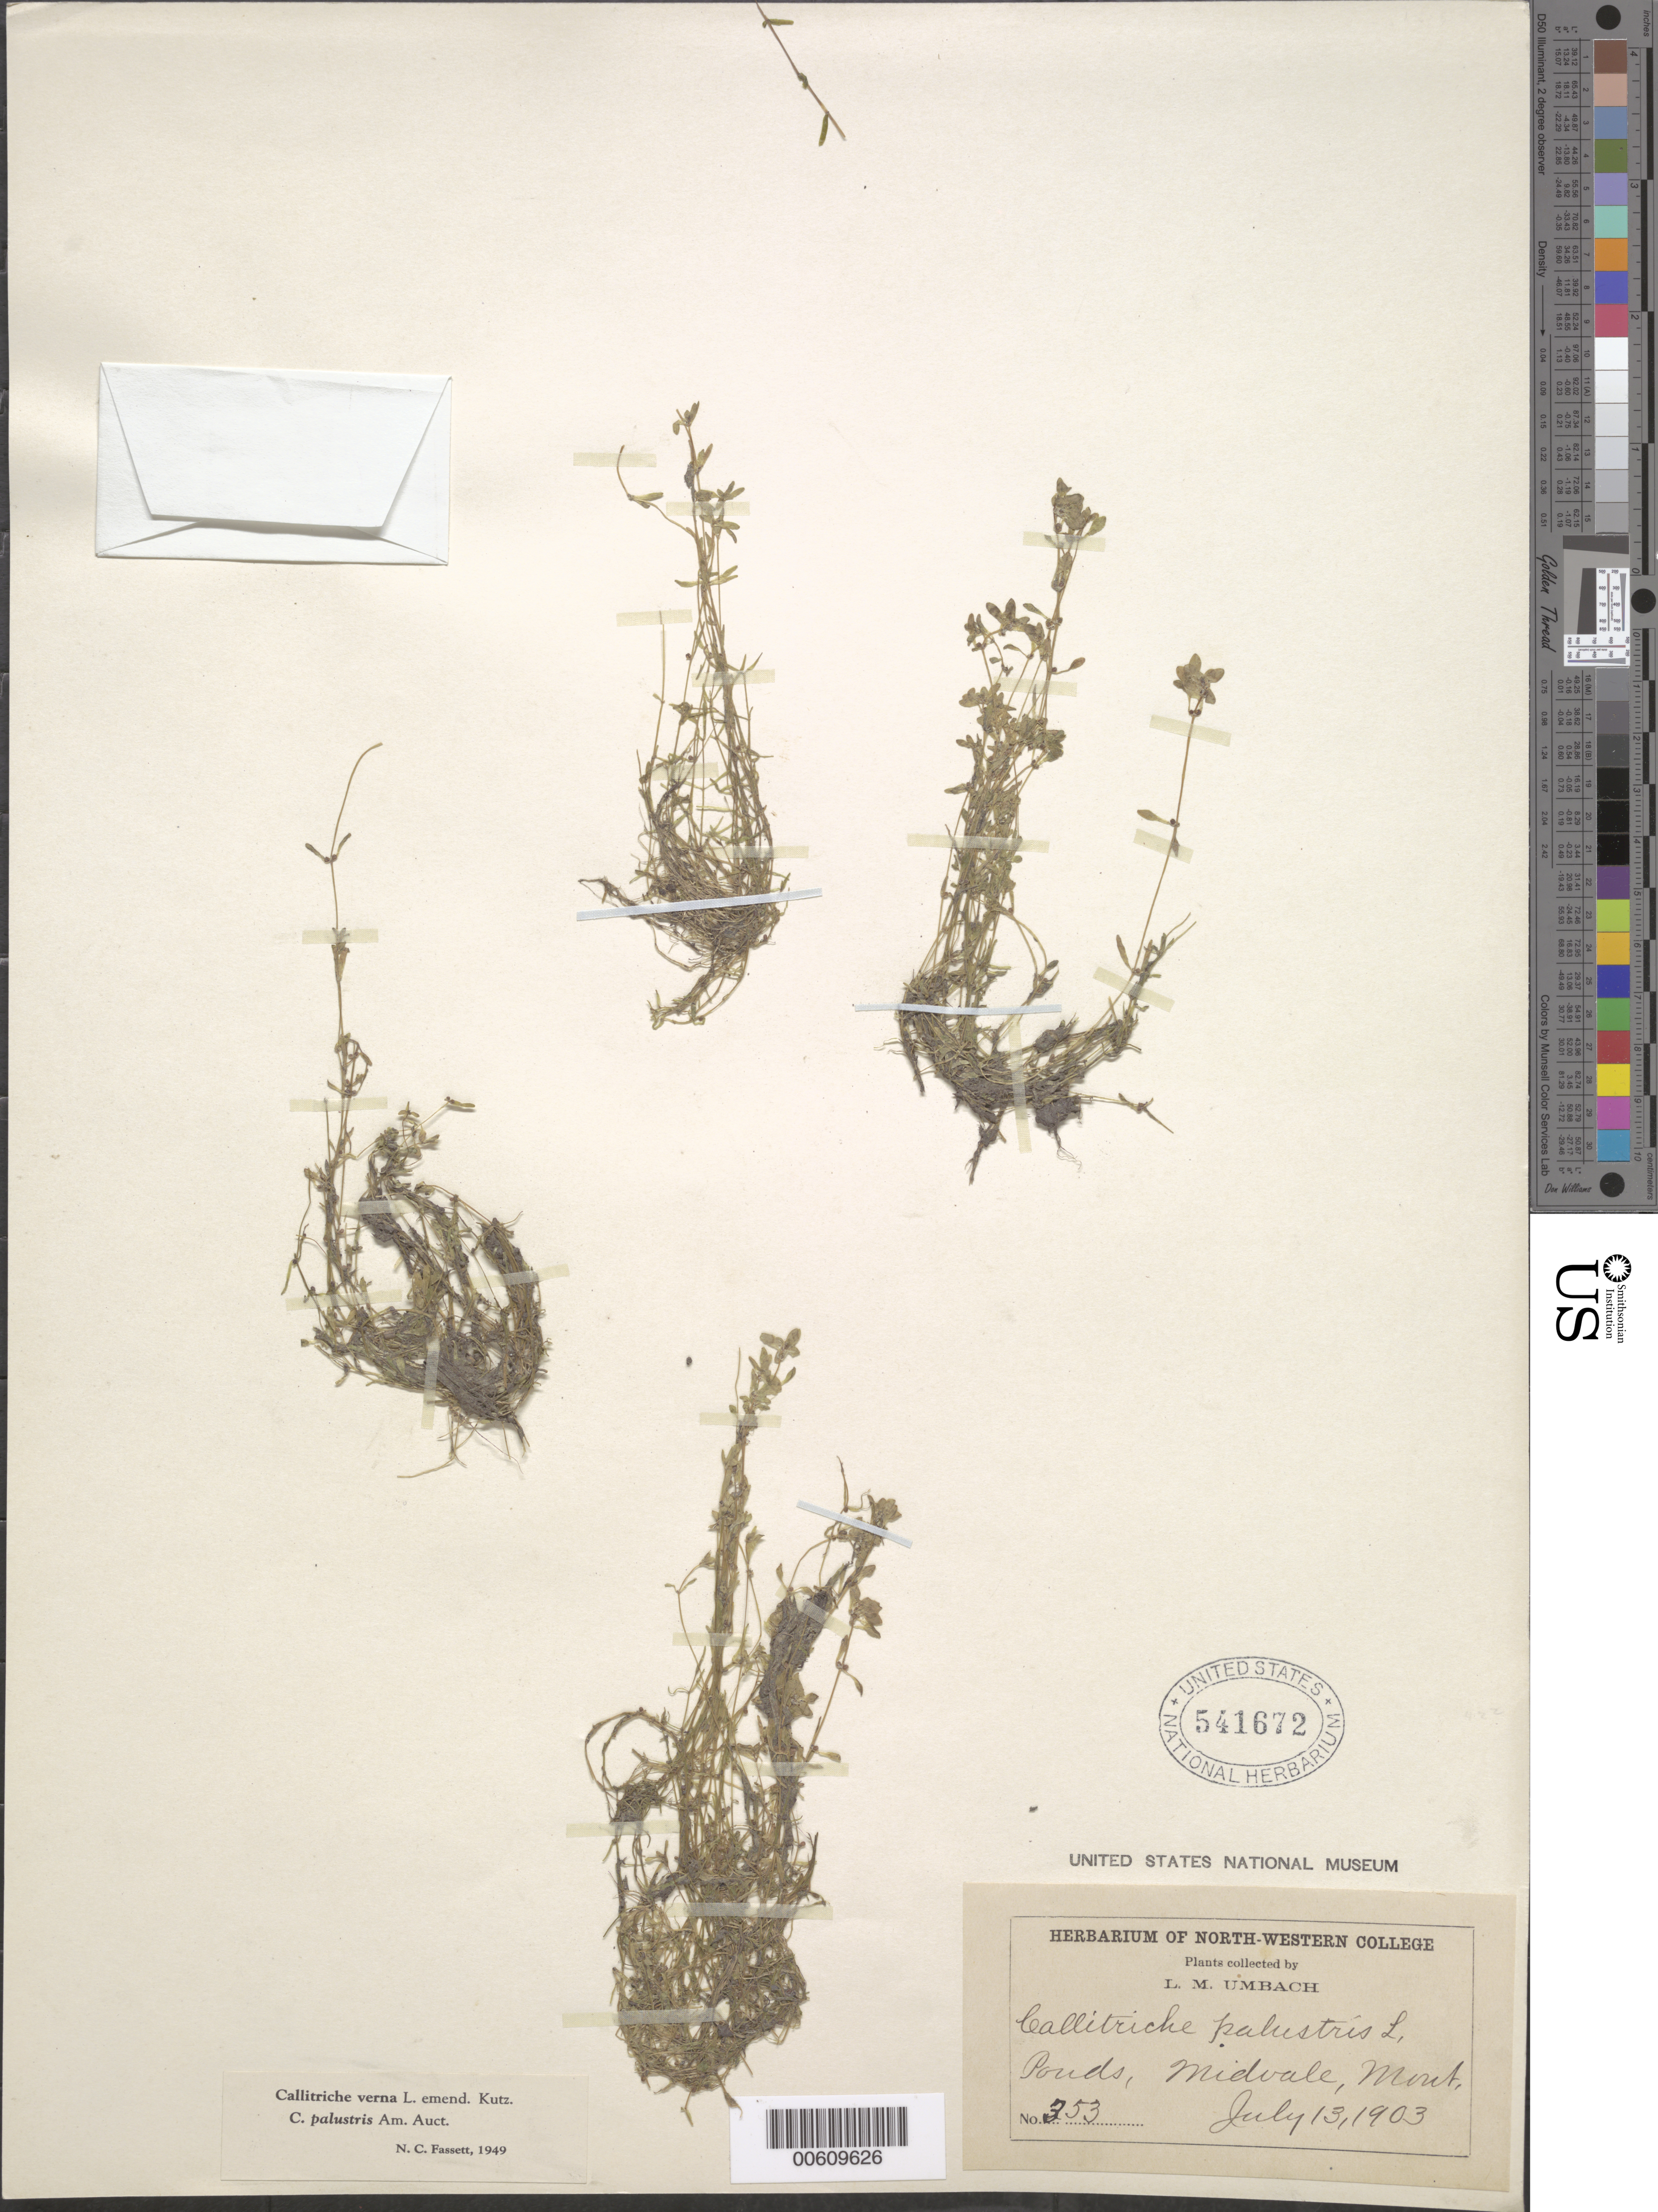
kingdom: Plantae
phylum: Tracheophyta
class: Magnoliopsida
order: Lamiales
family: Plantaginaceae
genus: Callitriche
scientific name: Callitriche verna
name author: L.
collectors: L. M. Umbach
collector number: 353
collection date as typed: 13 Jul 1903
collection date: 1903-07-13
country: United States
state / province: Montana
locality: Midvale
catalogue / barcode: US 541672